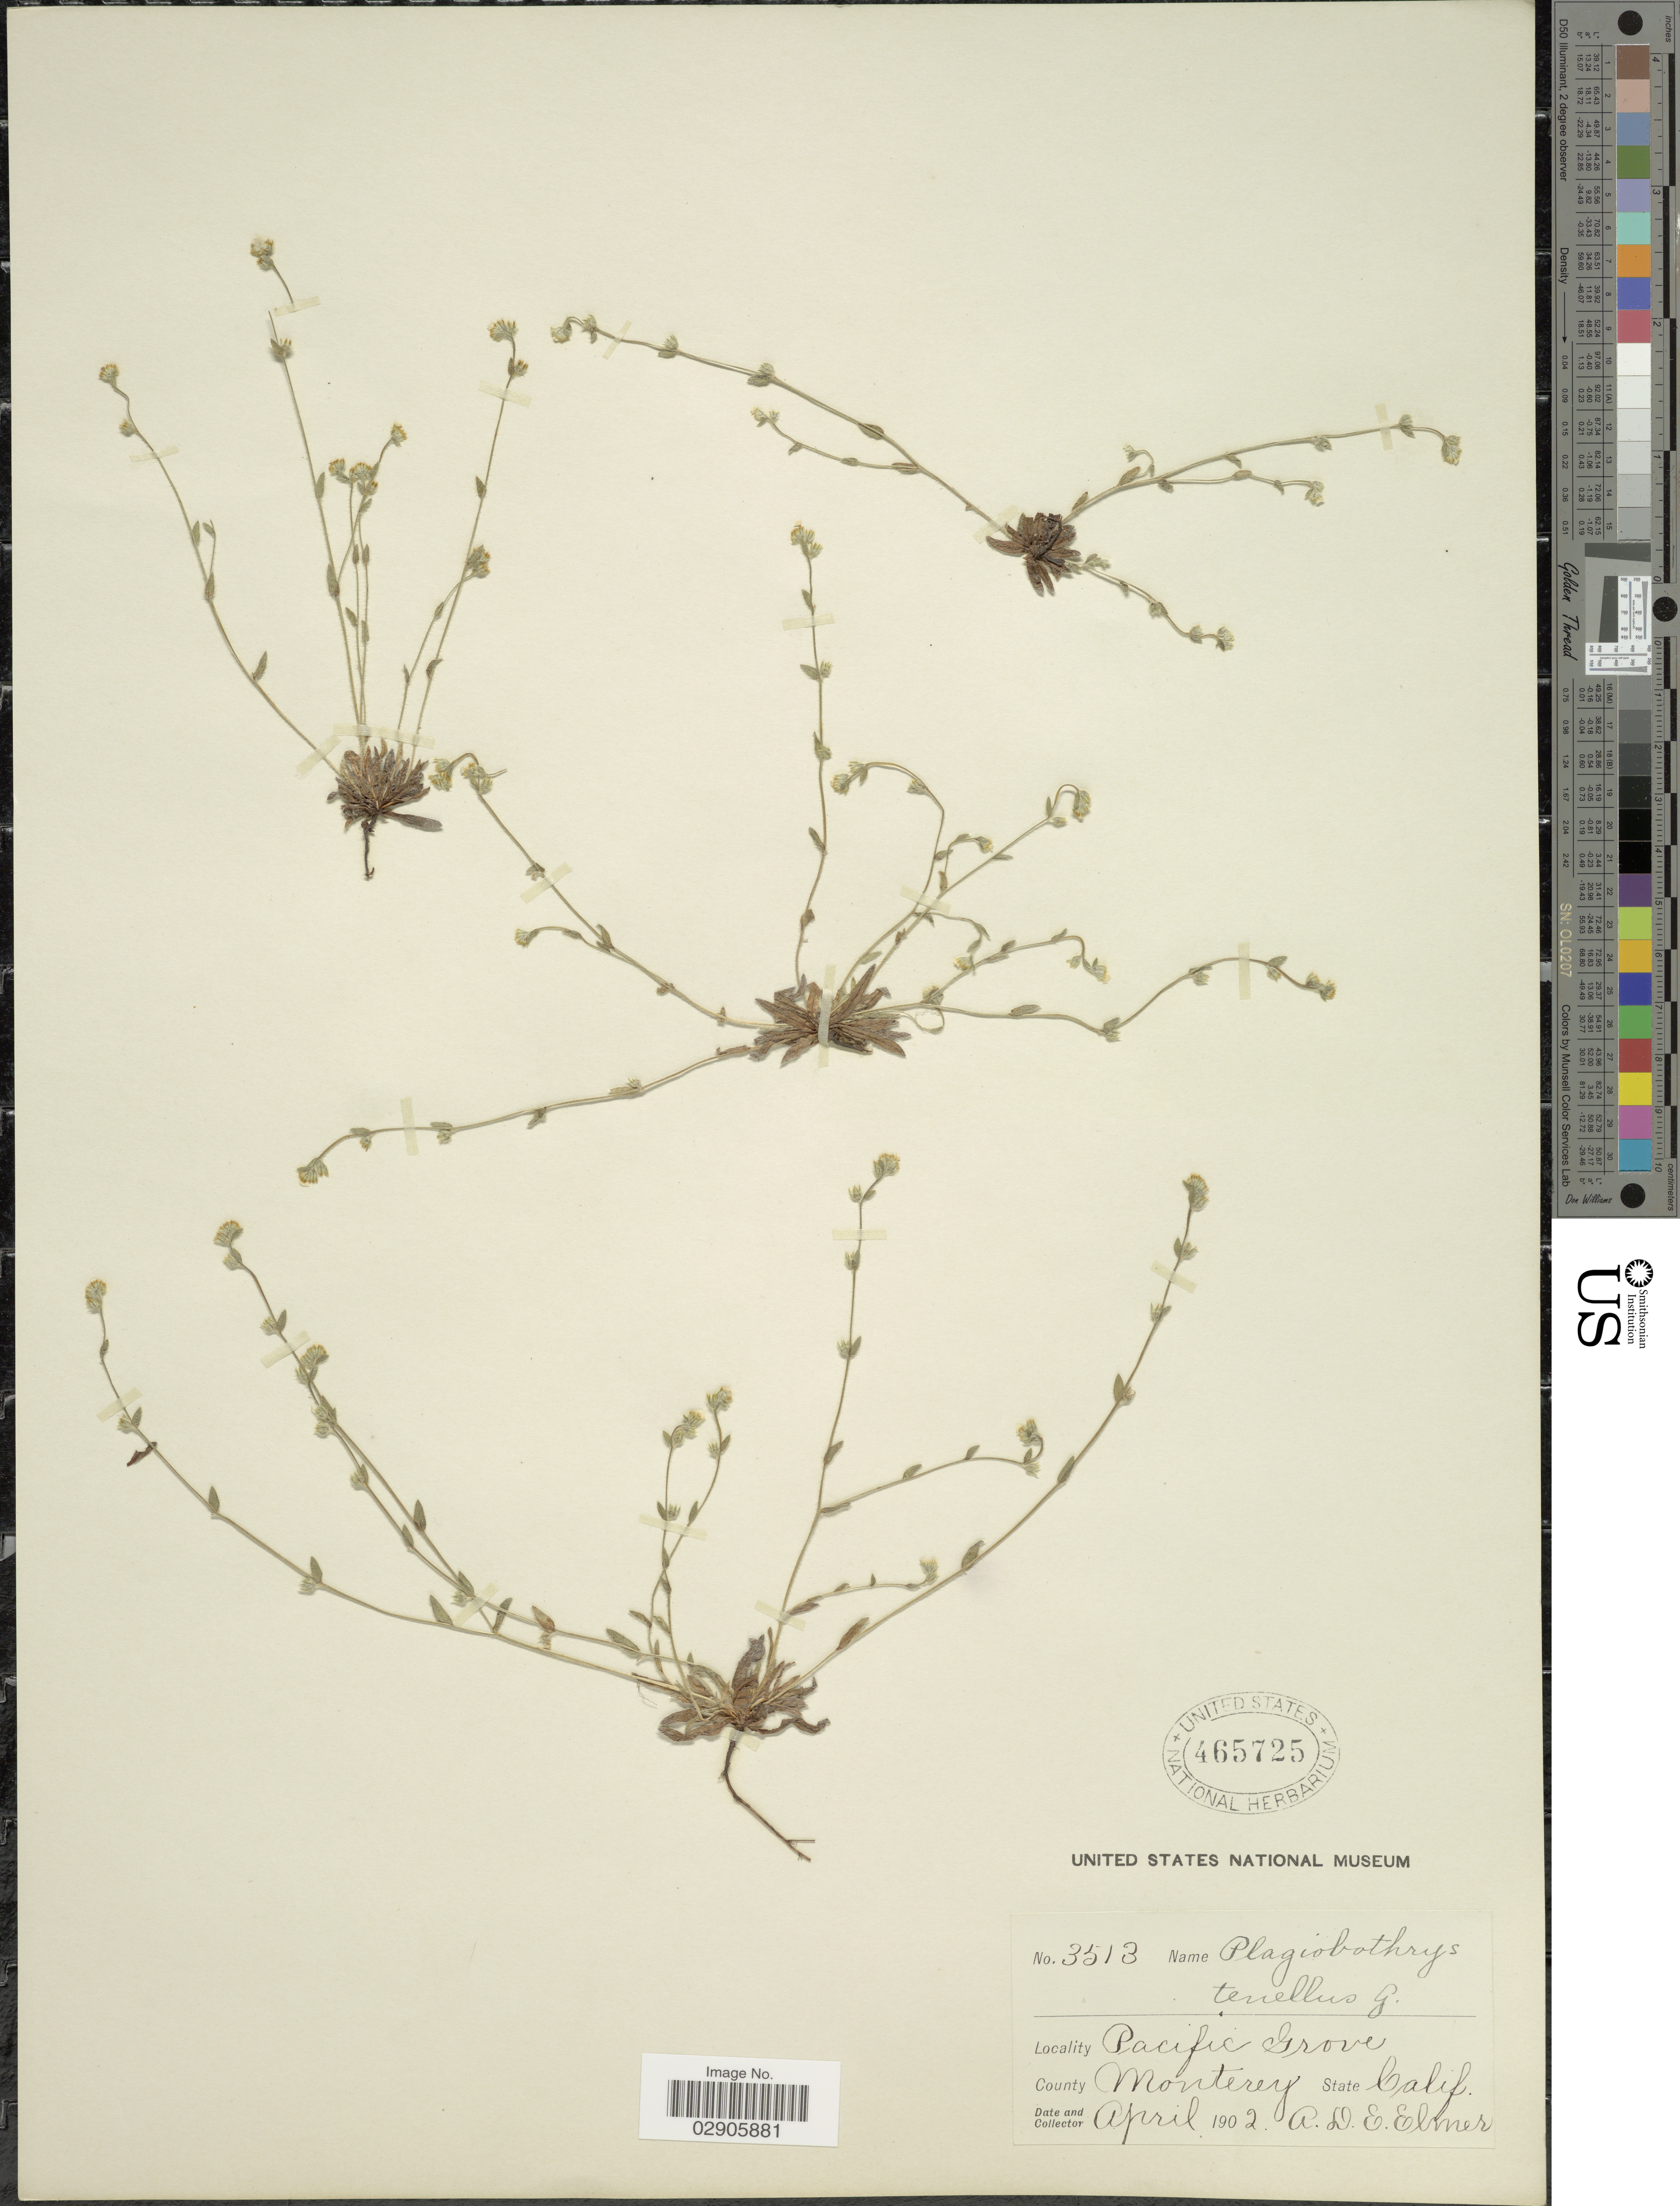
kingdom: Plantae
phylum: Tracheophyta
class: Magnoliopsida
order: Boraginales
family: Boraginaceae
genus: Plagiobothrys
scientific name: Plagiobothrys tenellus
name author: (Nutt.) A. Gray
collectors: A. D. E. Elmer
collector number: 3513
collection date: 1902-04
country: United States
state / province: California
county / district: Monterey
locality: Pacific Grove. County Monterey.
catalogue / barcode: US 465725